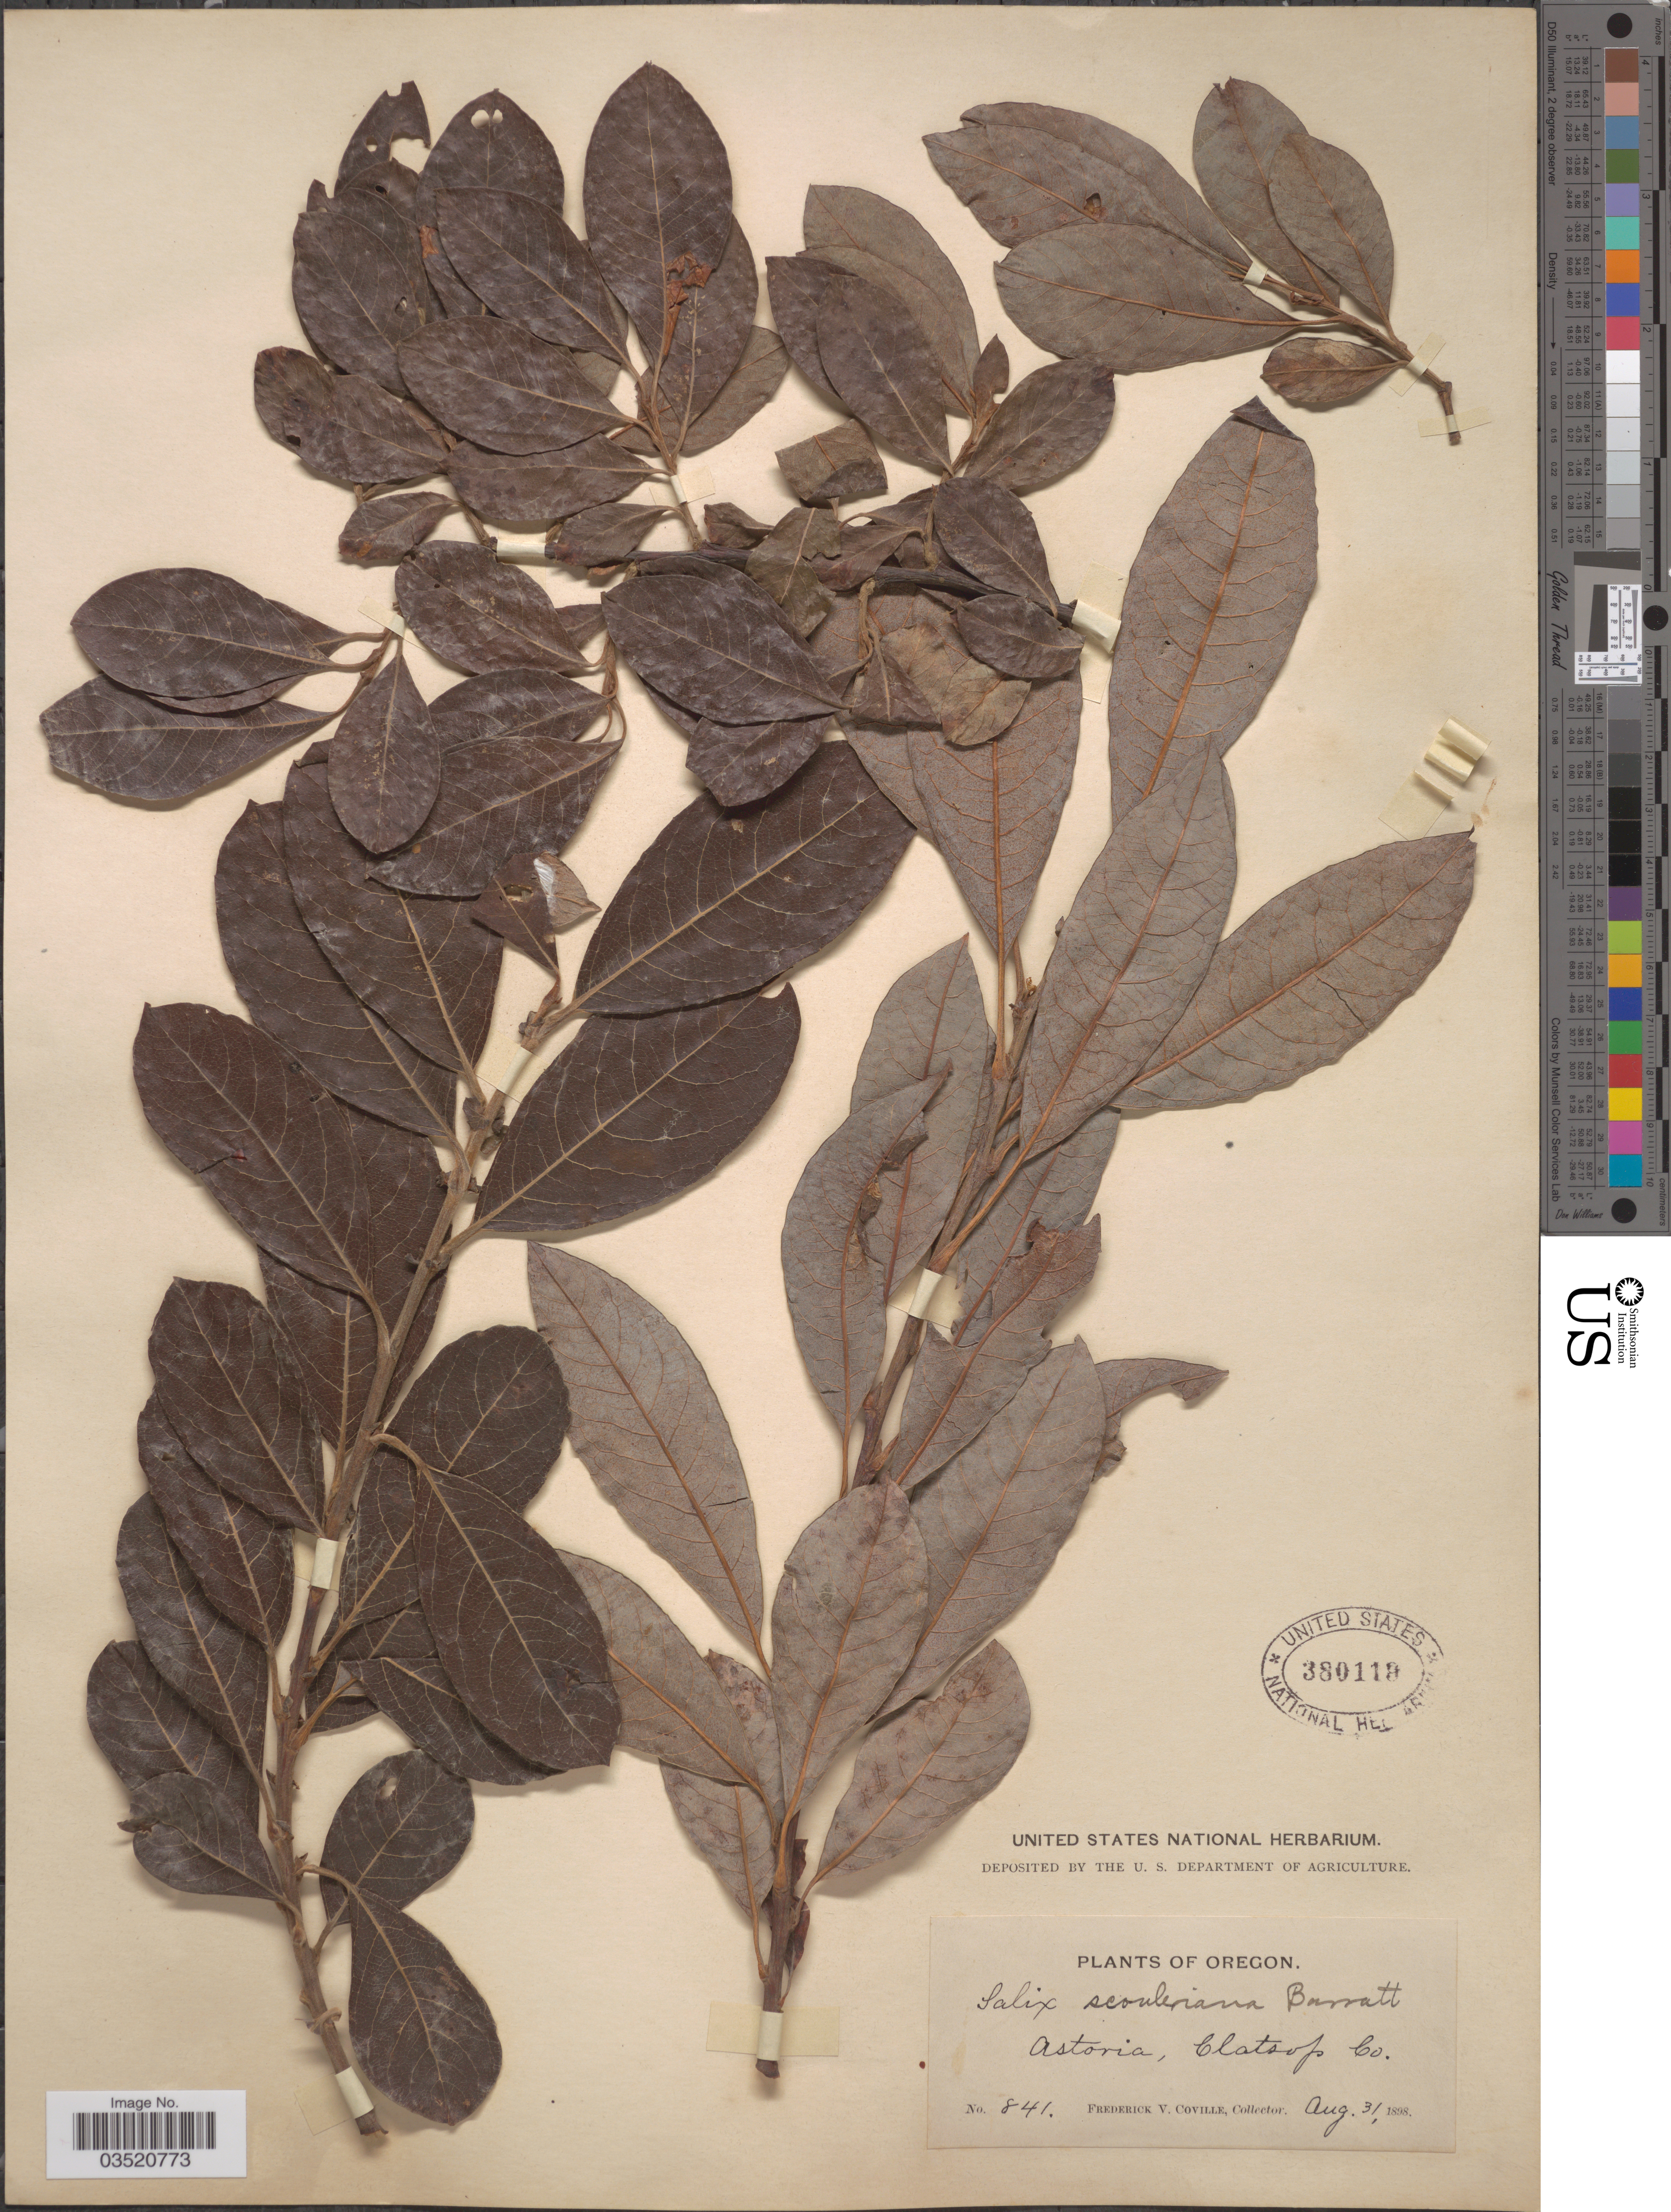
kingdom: Plantae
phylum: Tracheophyta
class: Magnoliopsida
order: Malpighiales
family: Salicaceae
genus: Salix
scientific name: Salix scouleriana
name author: Barratt ex Hook.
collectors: F. V. Coville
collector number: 841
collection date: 1898-08-31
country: United States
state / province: Oregon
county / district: Clatsop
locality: Astoria, Clatsop Co.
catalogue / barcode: US 380119